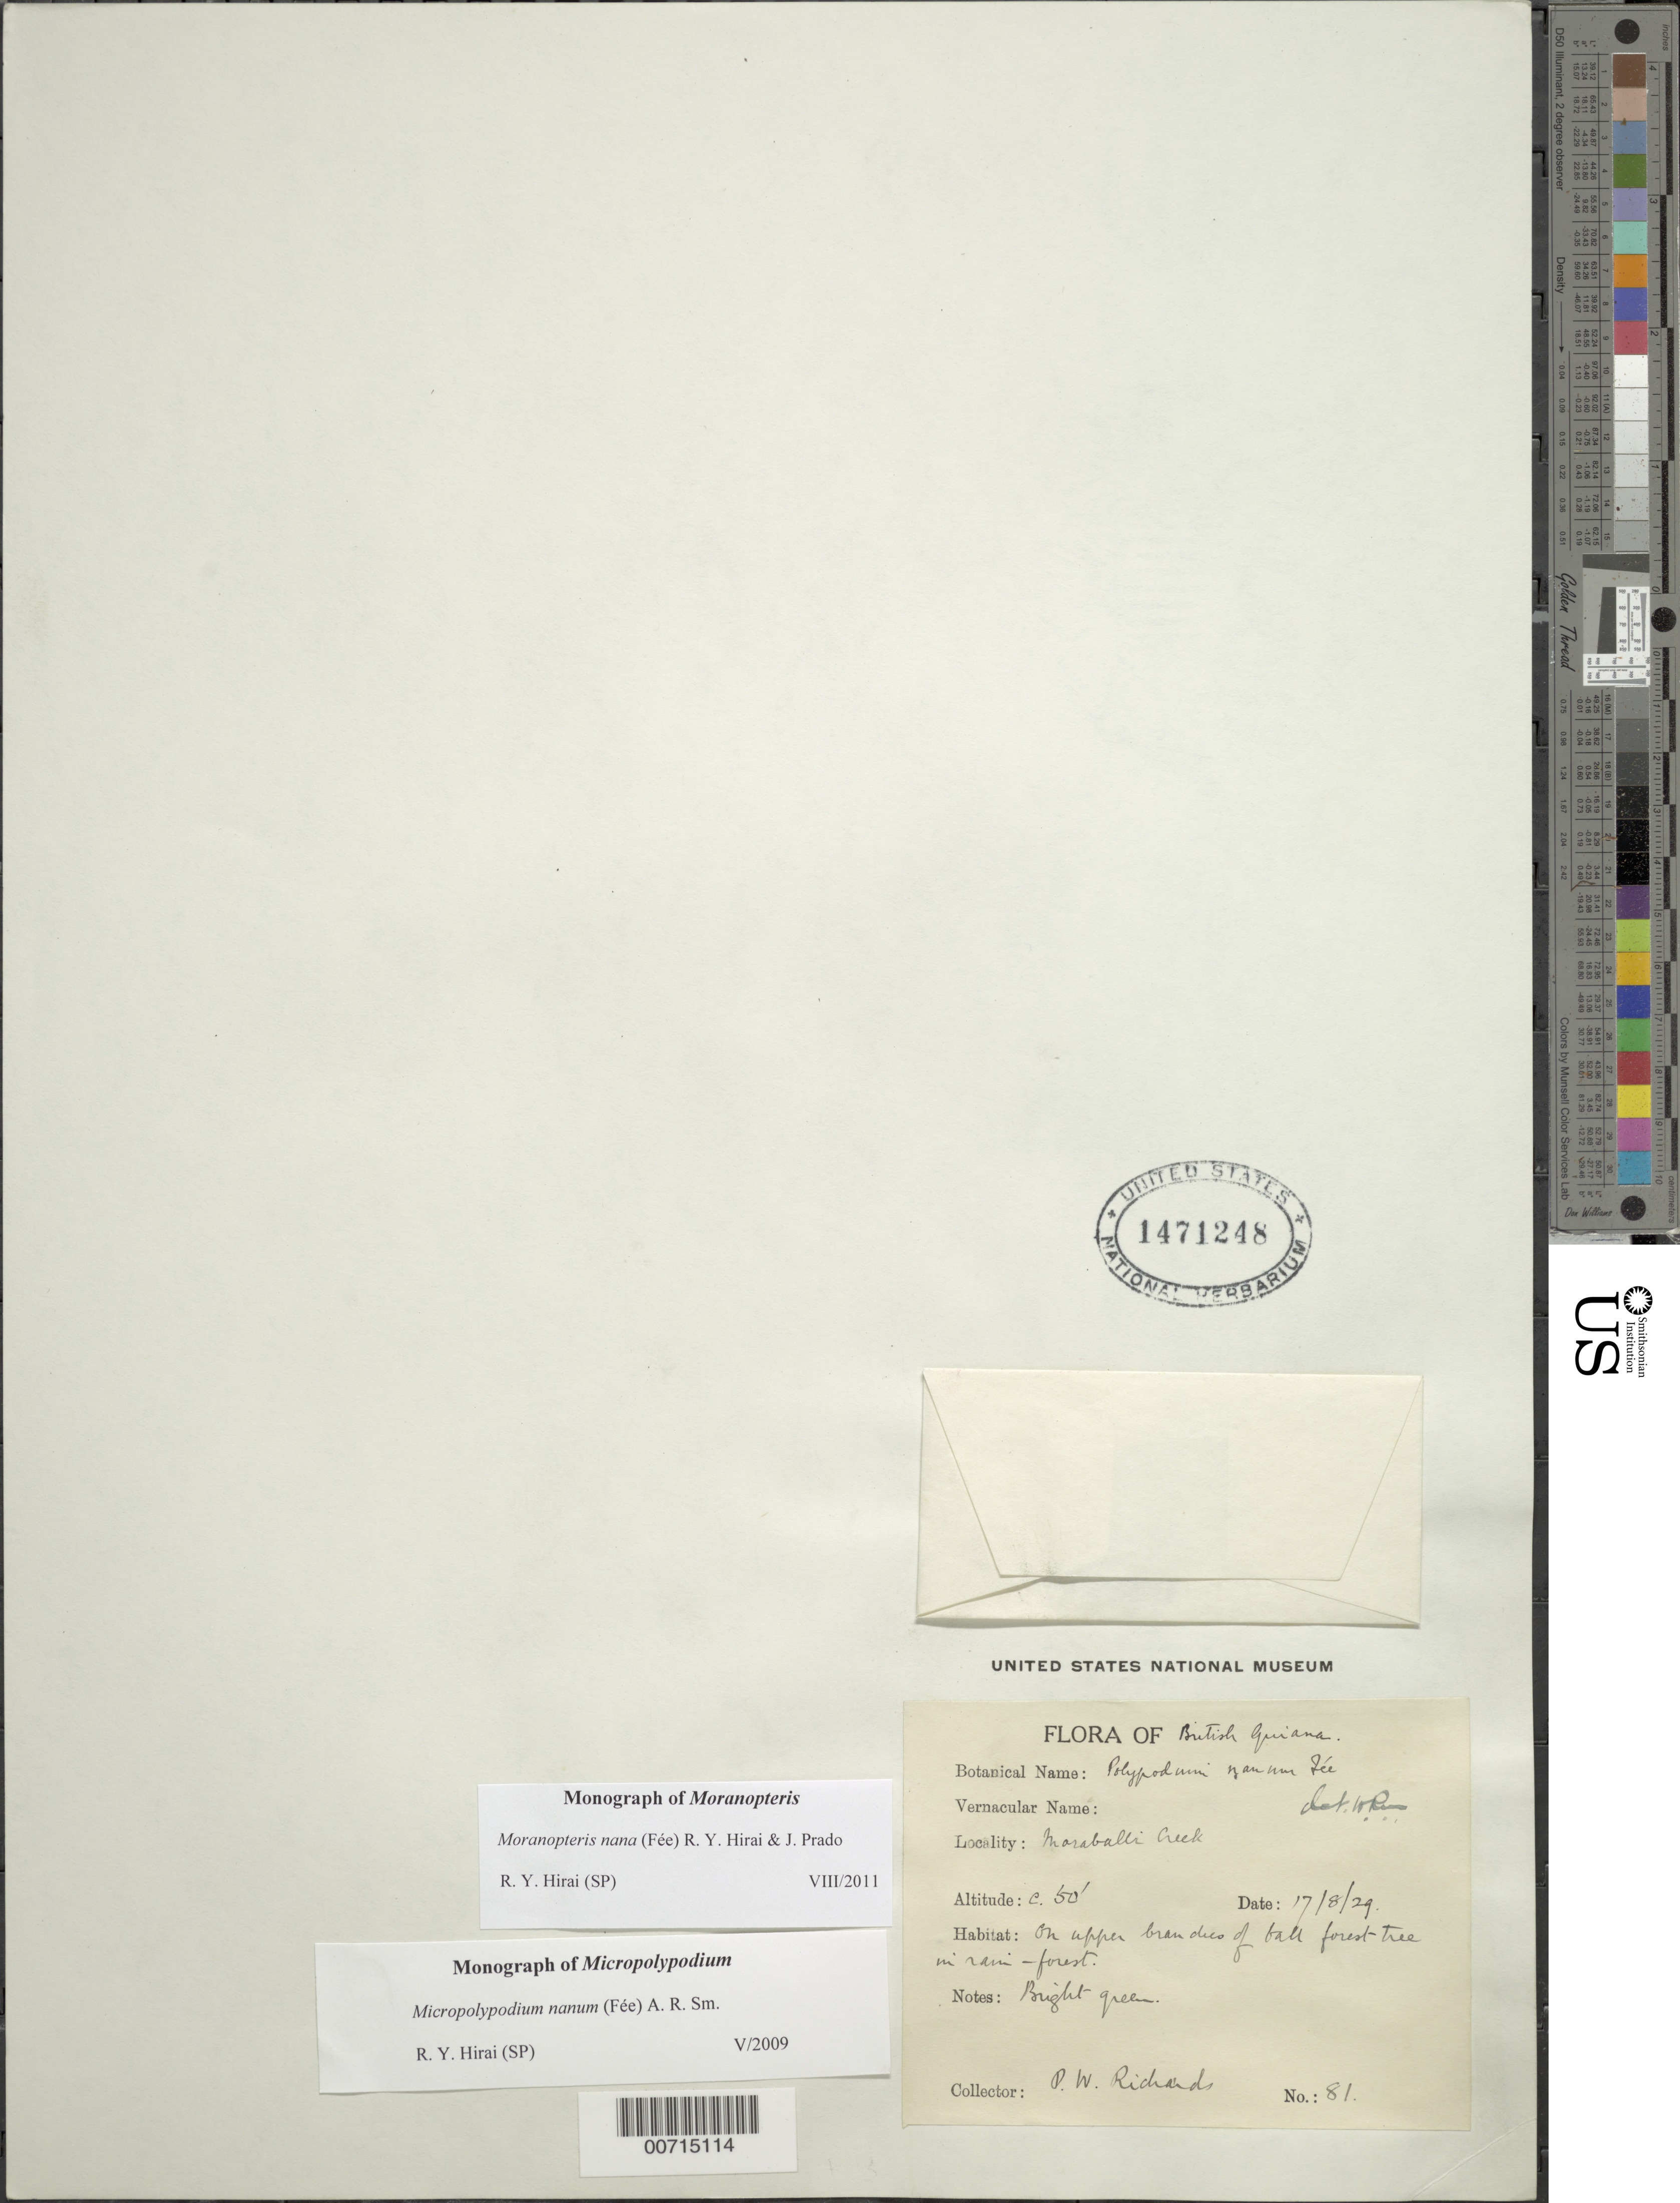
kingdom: Plantae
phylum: Tracheophyta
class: Polypodiopsida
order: Polypodiales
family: Polypodiaceae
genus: Moranopteris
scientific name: Moranopteris nana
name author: (Fée) R. Y. Hirai & J. Prado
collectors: P. Richards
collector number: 81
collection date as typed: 17-Aug-29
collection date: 1929-08-17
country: Guyana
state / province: U. Demerara-Berbice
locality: Essequibo River: Moraballi Creek, near Bartica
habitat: Upper branches of rainforest tree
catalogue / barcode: US 1471248